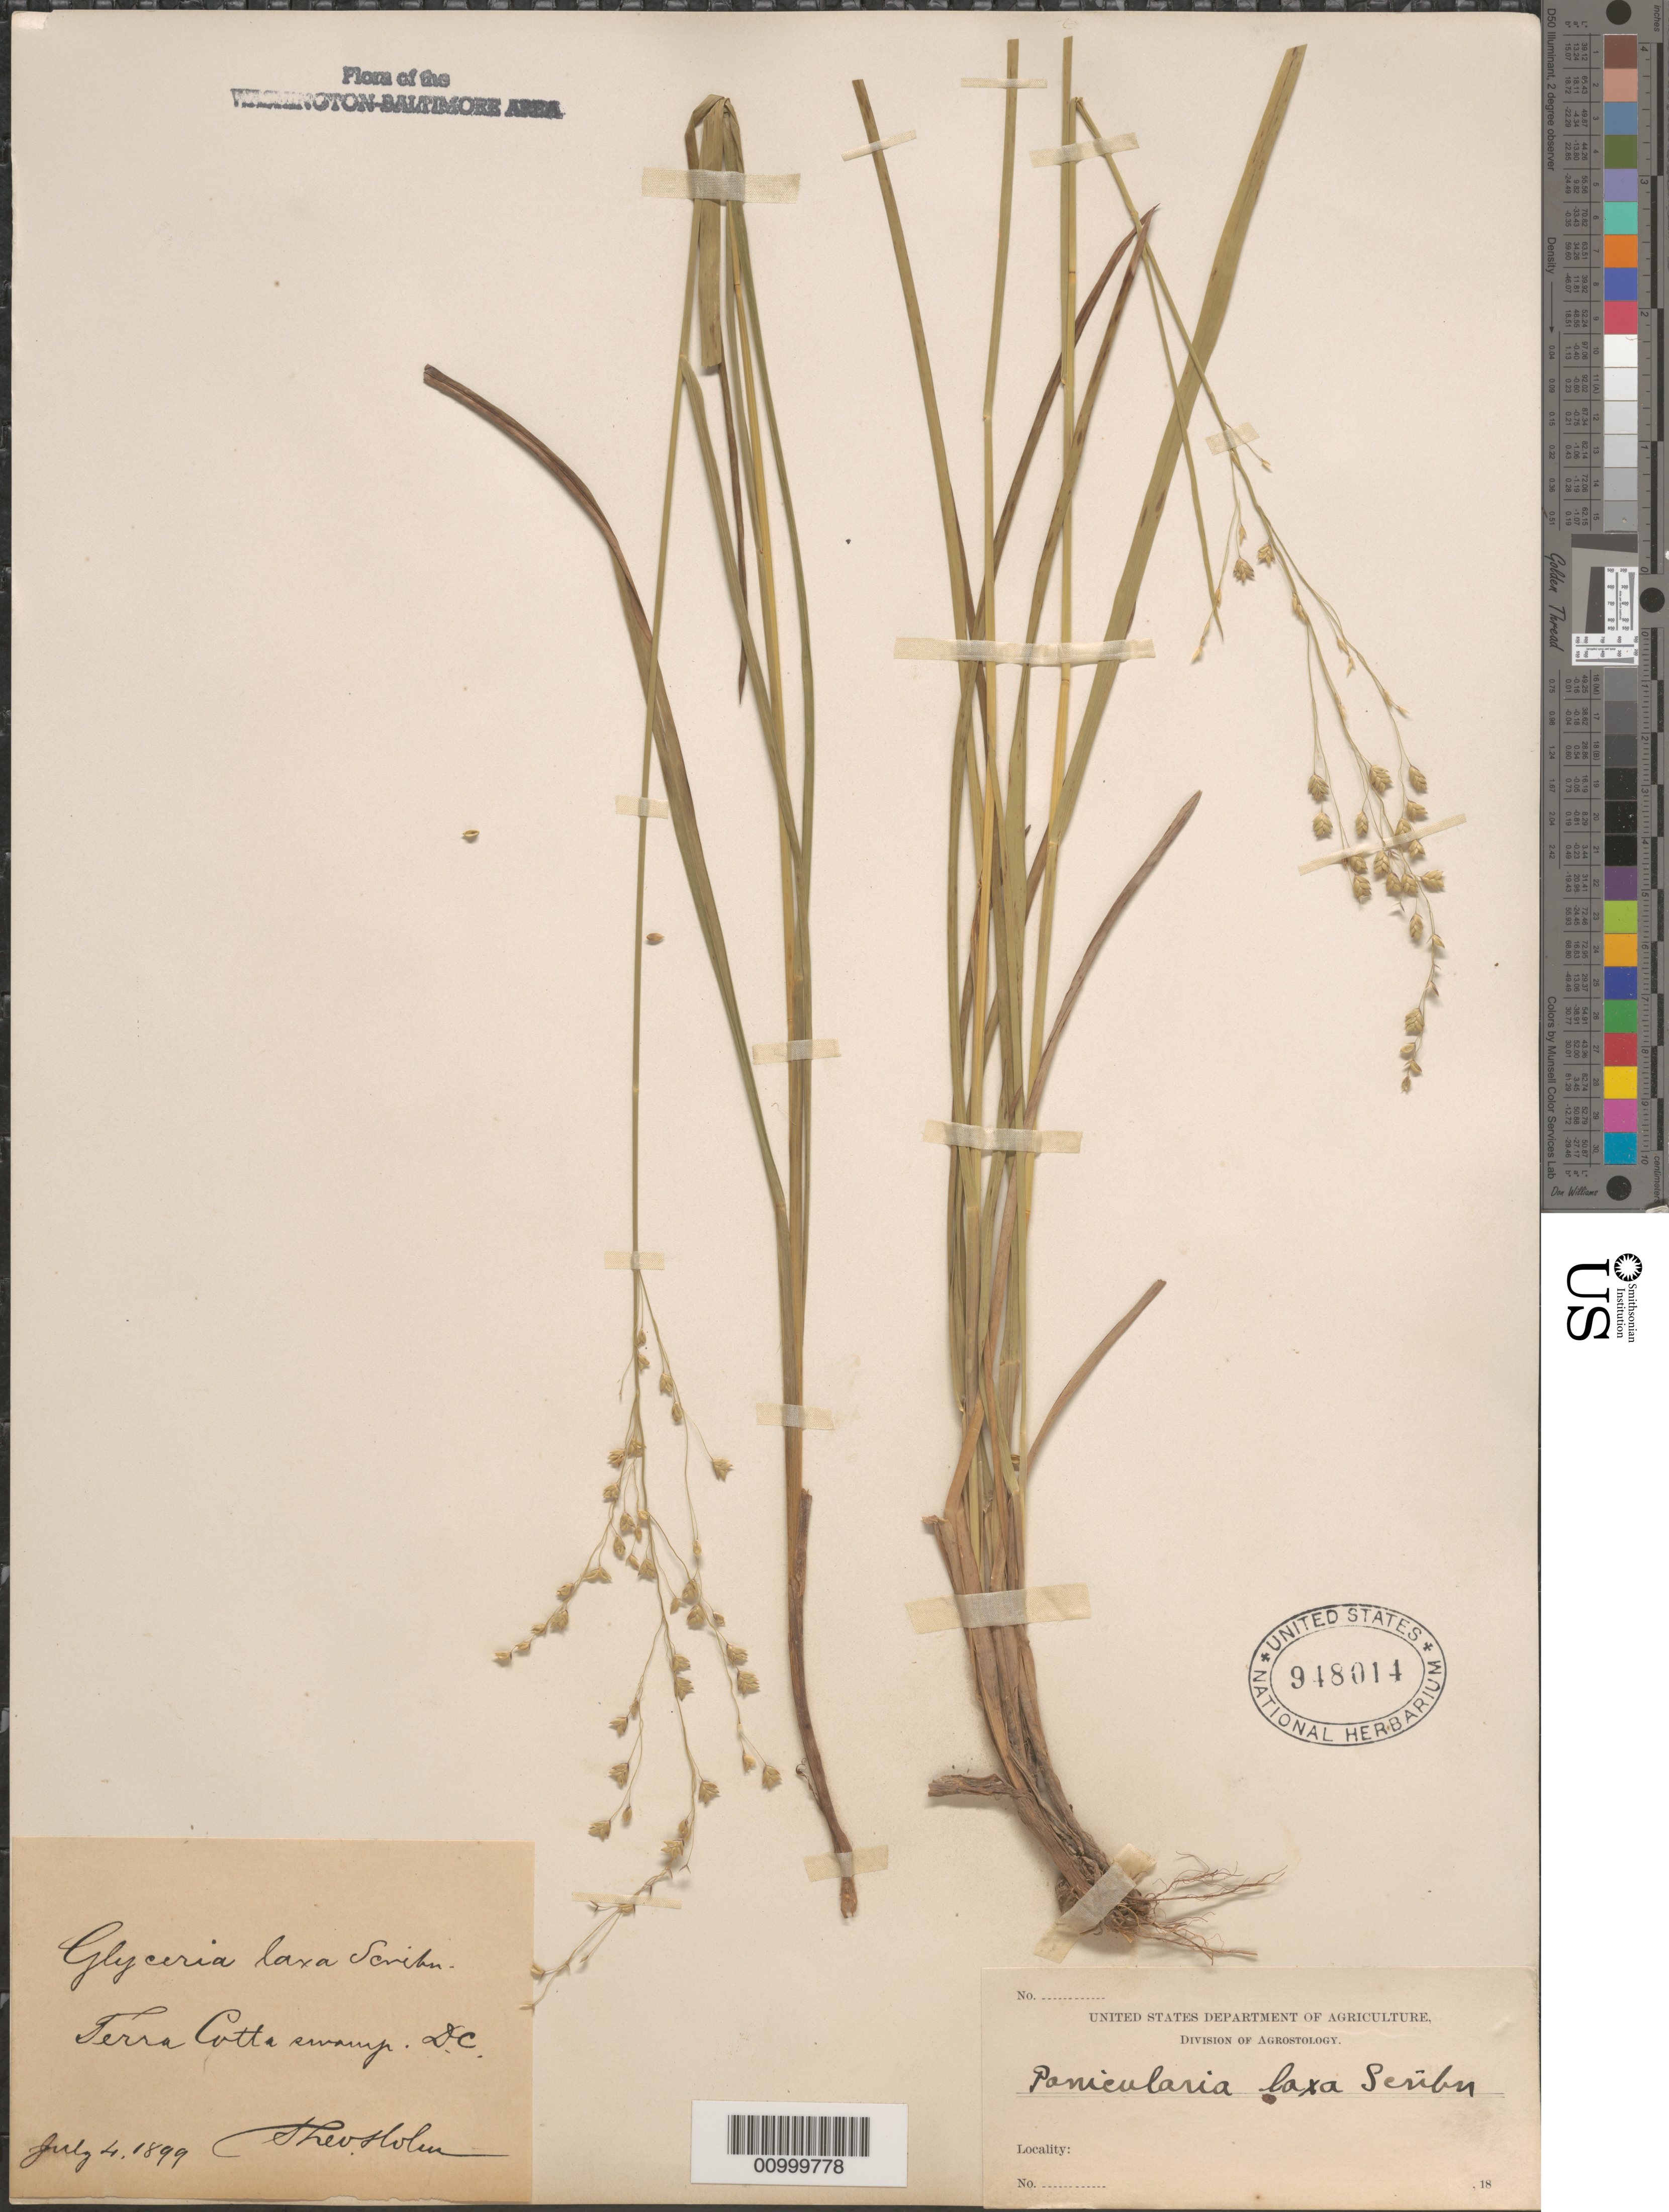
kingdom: Plantae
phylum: Tracheophyta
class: Liliopsida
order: Poales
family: Poaceae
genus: Glyceria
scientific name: Glyceria canadensis var. laxa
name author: (Scribn.) Hitchc.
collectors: T. H. Holm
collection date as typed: July 4, 1899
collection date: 1899-07-04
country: United States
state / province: District of Columbia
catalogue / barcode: US 948014